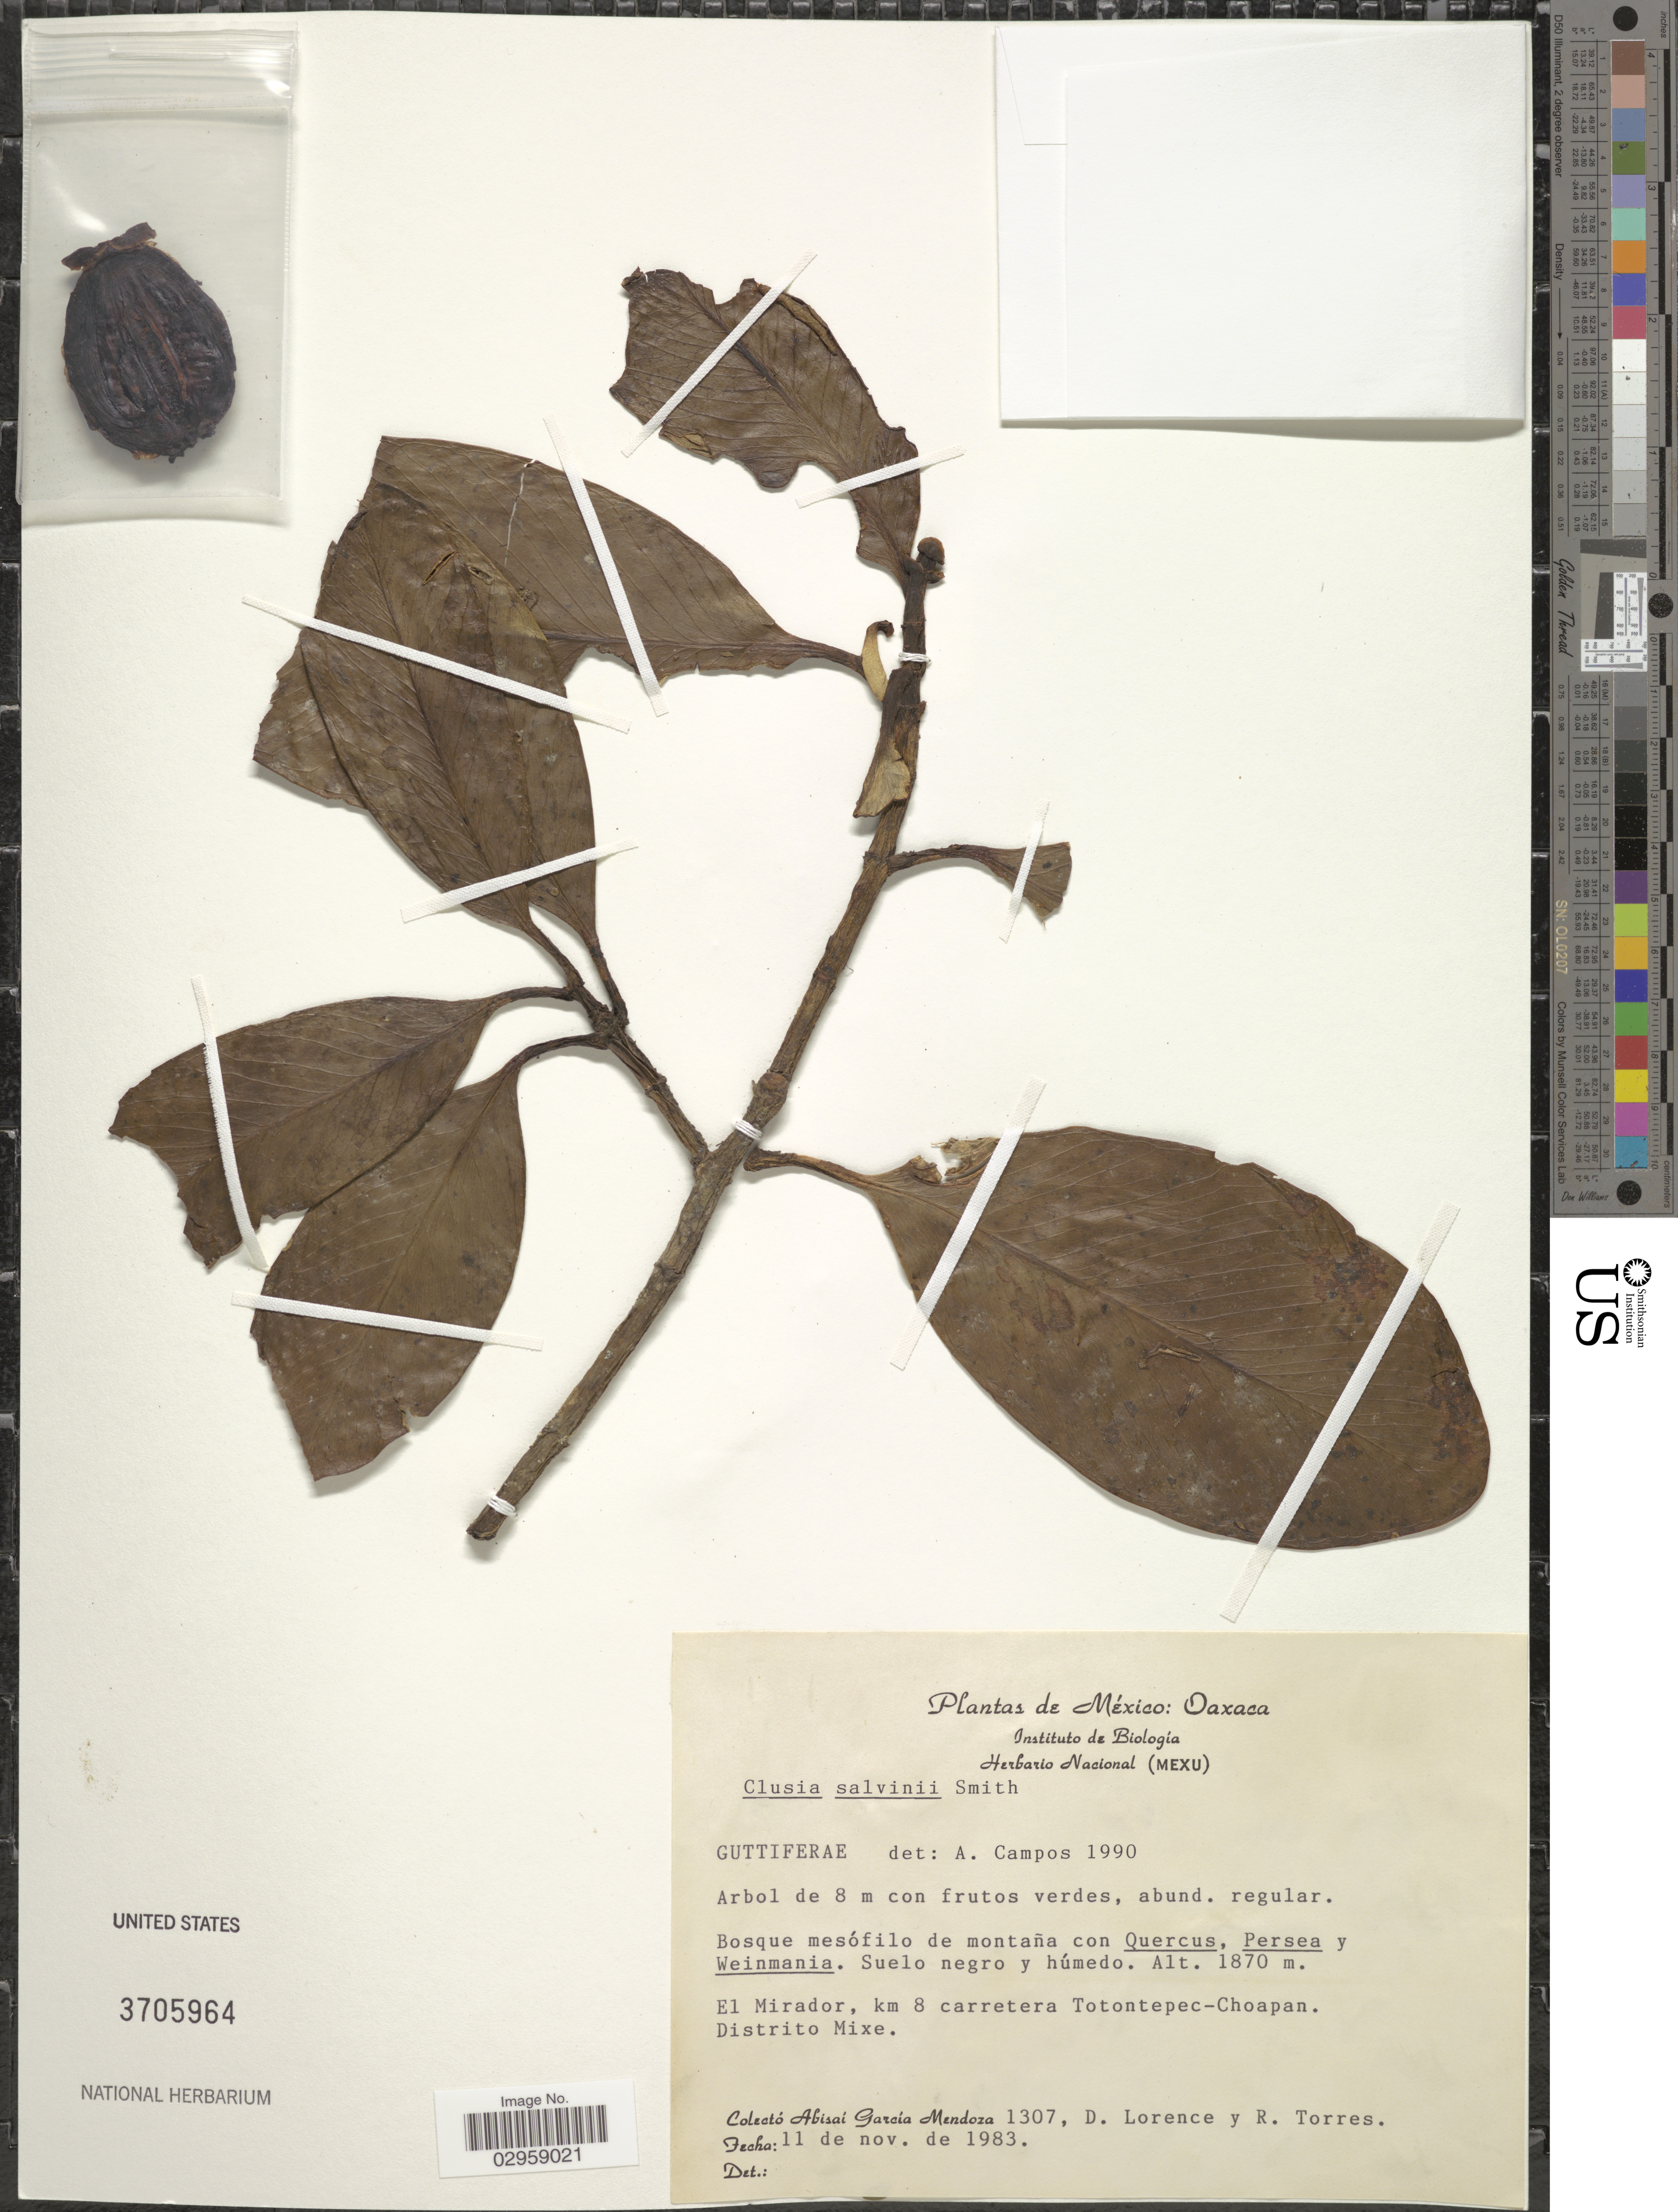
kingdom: Plantae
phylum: Tracheophyta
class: Magnoliopsida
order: Malpighiales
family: Clusiaceae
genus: Clusia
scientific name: Clusia salvinii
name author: Donn. Sm.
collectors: A. García-Mendoza, D. Lorence & R. Torres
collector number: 1307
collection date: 1983-11-11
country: Mexico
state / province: Oaxaca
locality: El Mirador, km 8 carretera Totontepec-Choapan. Distrito Mixe.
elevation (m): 1870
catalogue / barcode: US 3705964